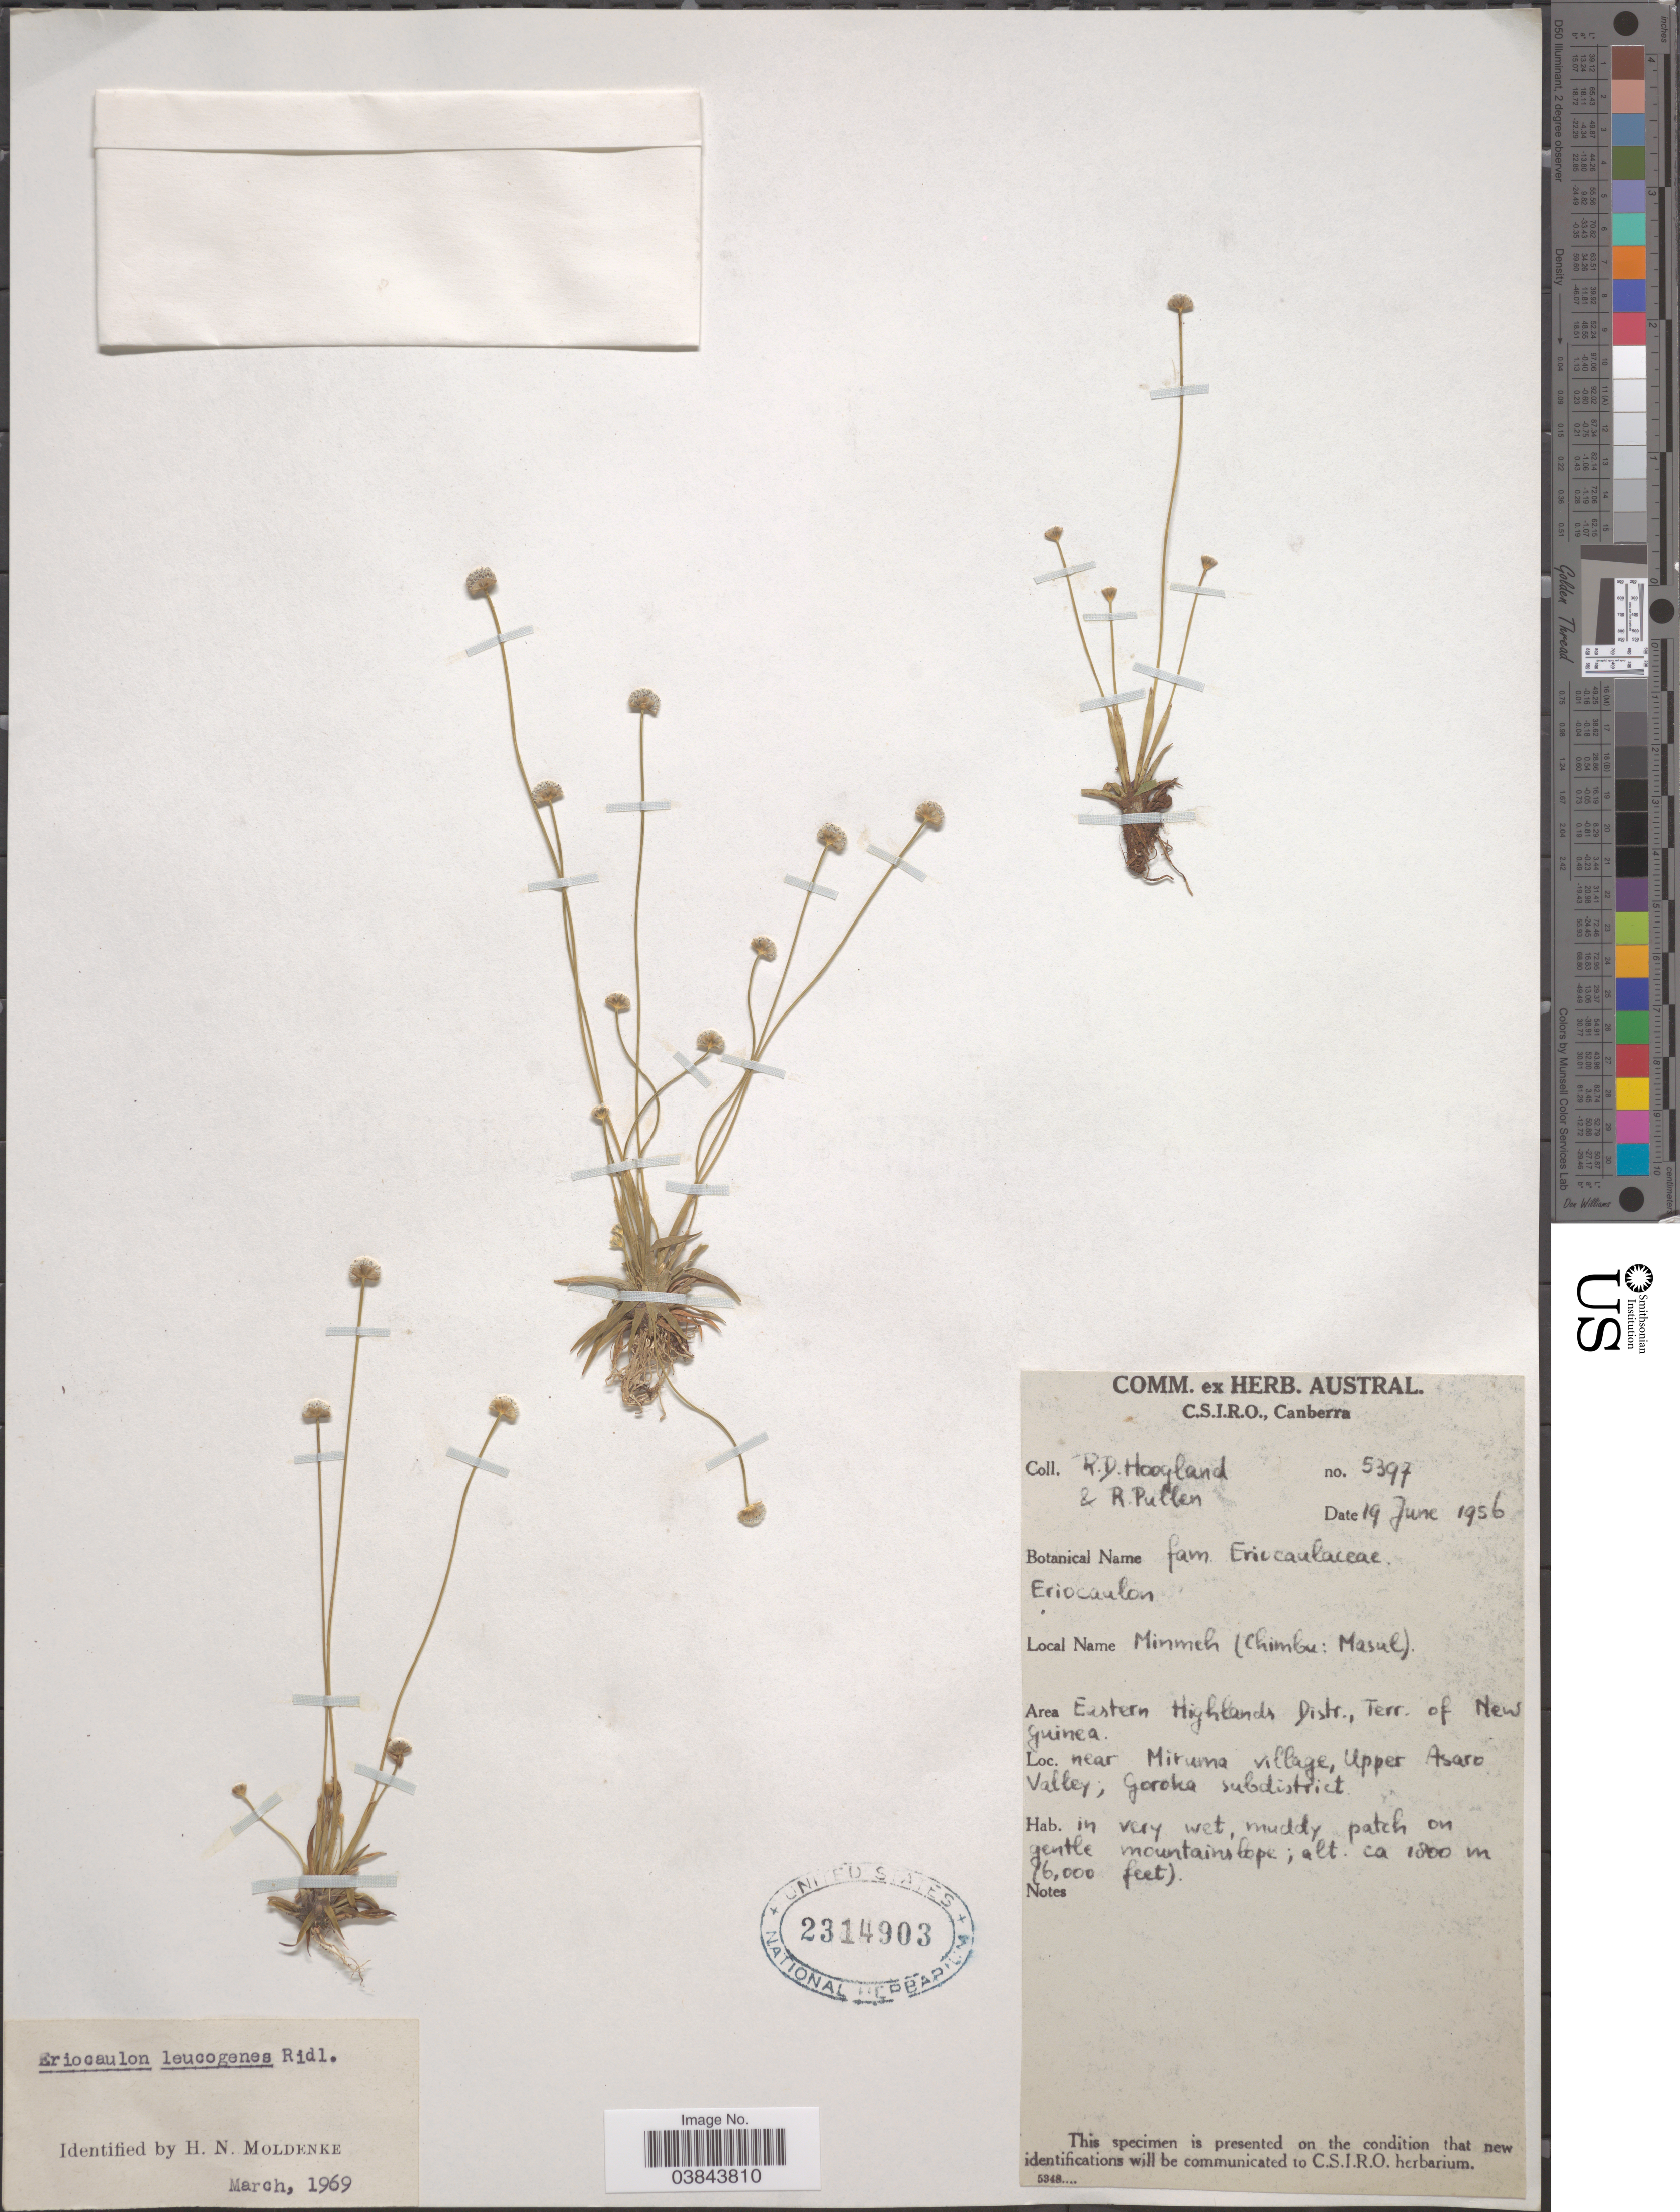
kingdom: Plantae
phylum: Tracheophyta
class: Liliopsida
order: Poales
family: Eriocaulaceae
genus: Eriocaulon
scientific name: Eriocaulon leucogenes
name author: Ridl.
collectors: R. D. Hoogland & R. Pullen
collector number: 5397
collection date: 1956-06-19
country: Papua New Guinea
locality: Minmeh (Chimbu: Masul). Eastern Highlands Distr., Terr. of New Guinea. Near Miruma village, Upper Asaro Valley; Goroko subdistrict.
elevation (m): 1800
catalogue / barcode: US 2314903